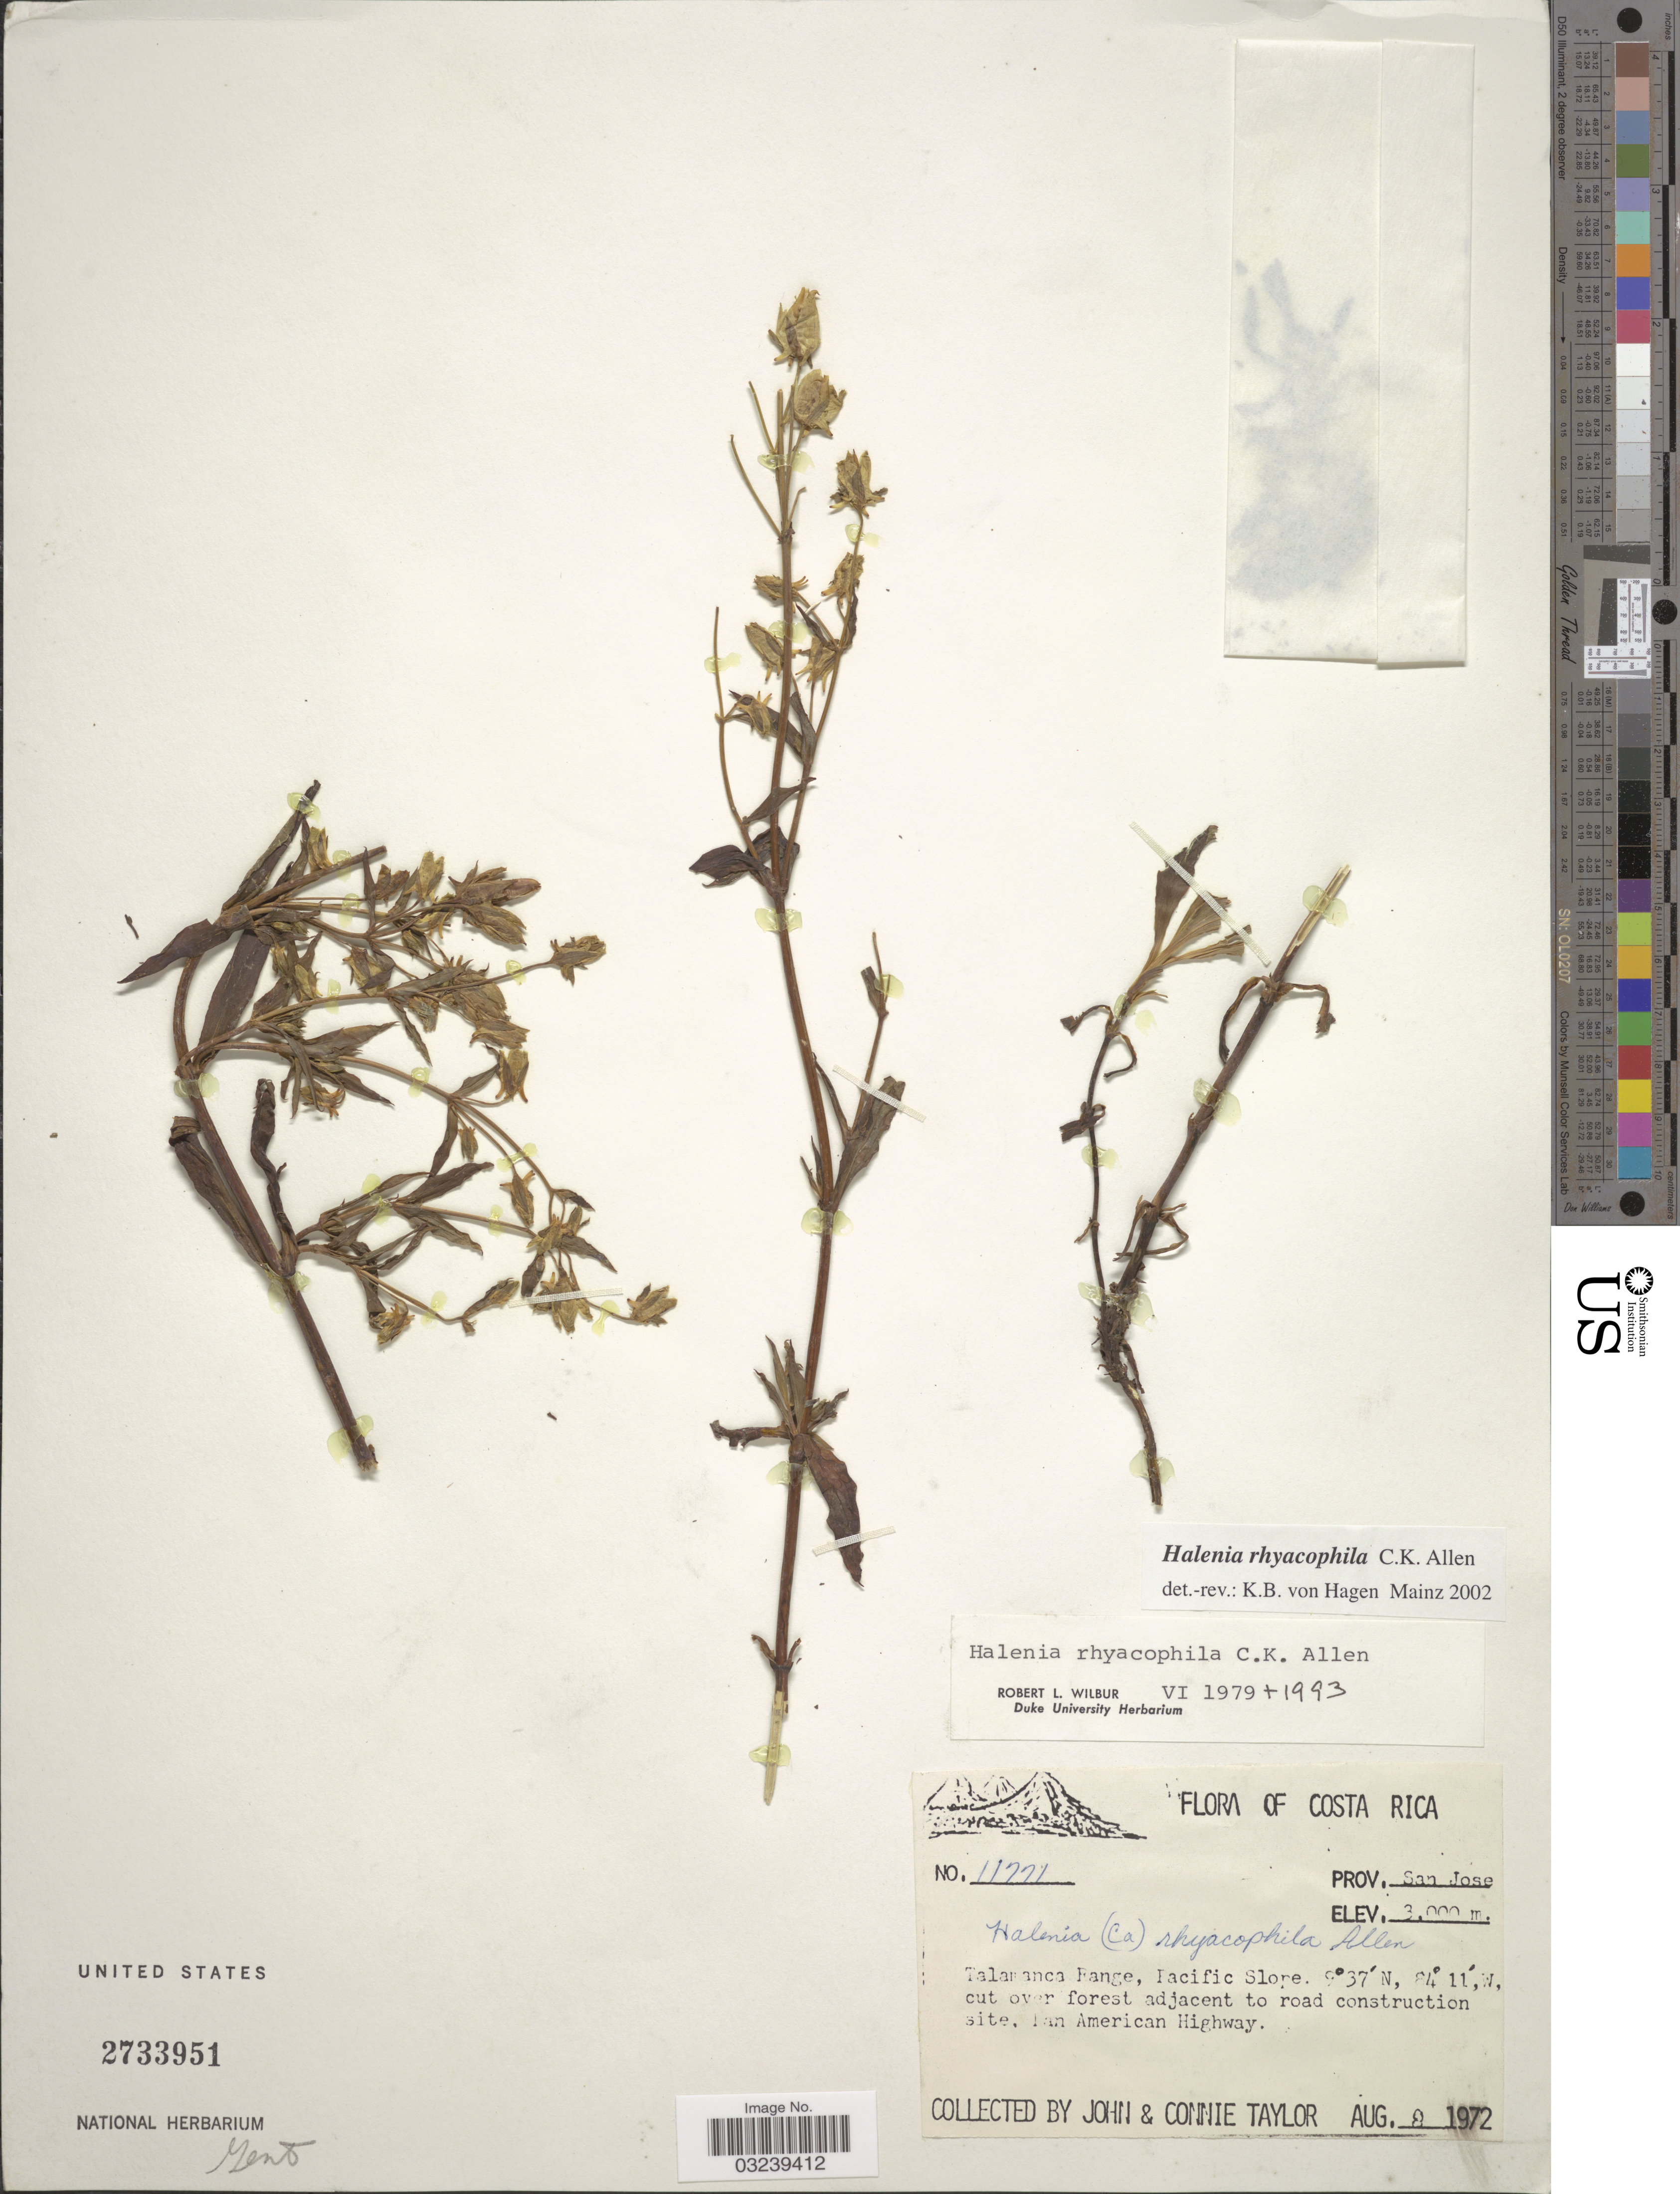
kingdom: Plantae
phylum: Tracheophyta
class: Magnoliopsida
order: Gentianales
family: Gentianaceae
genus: Halenia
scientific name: Halenia rhyacophila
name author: C.K. Allen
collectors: J. Taylor & C. Taylor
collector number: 11221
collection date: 1972-08-08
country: Costa Rica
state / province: San José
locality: Talamanca Range, Pacific Slope, cut over forest adjacent to road construction site, Pan American Highway.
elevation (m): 3000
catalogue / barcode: US 2733951